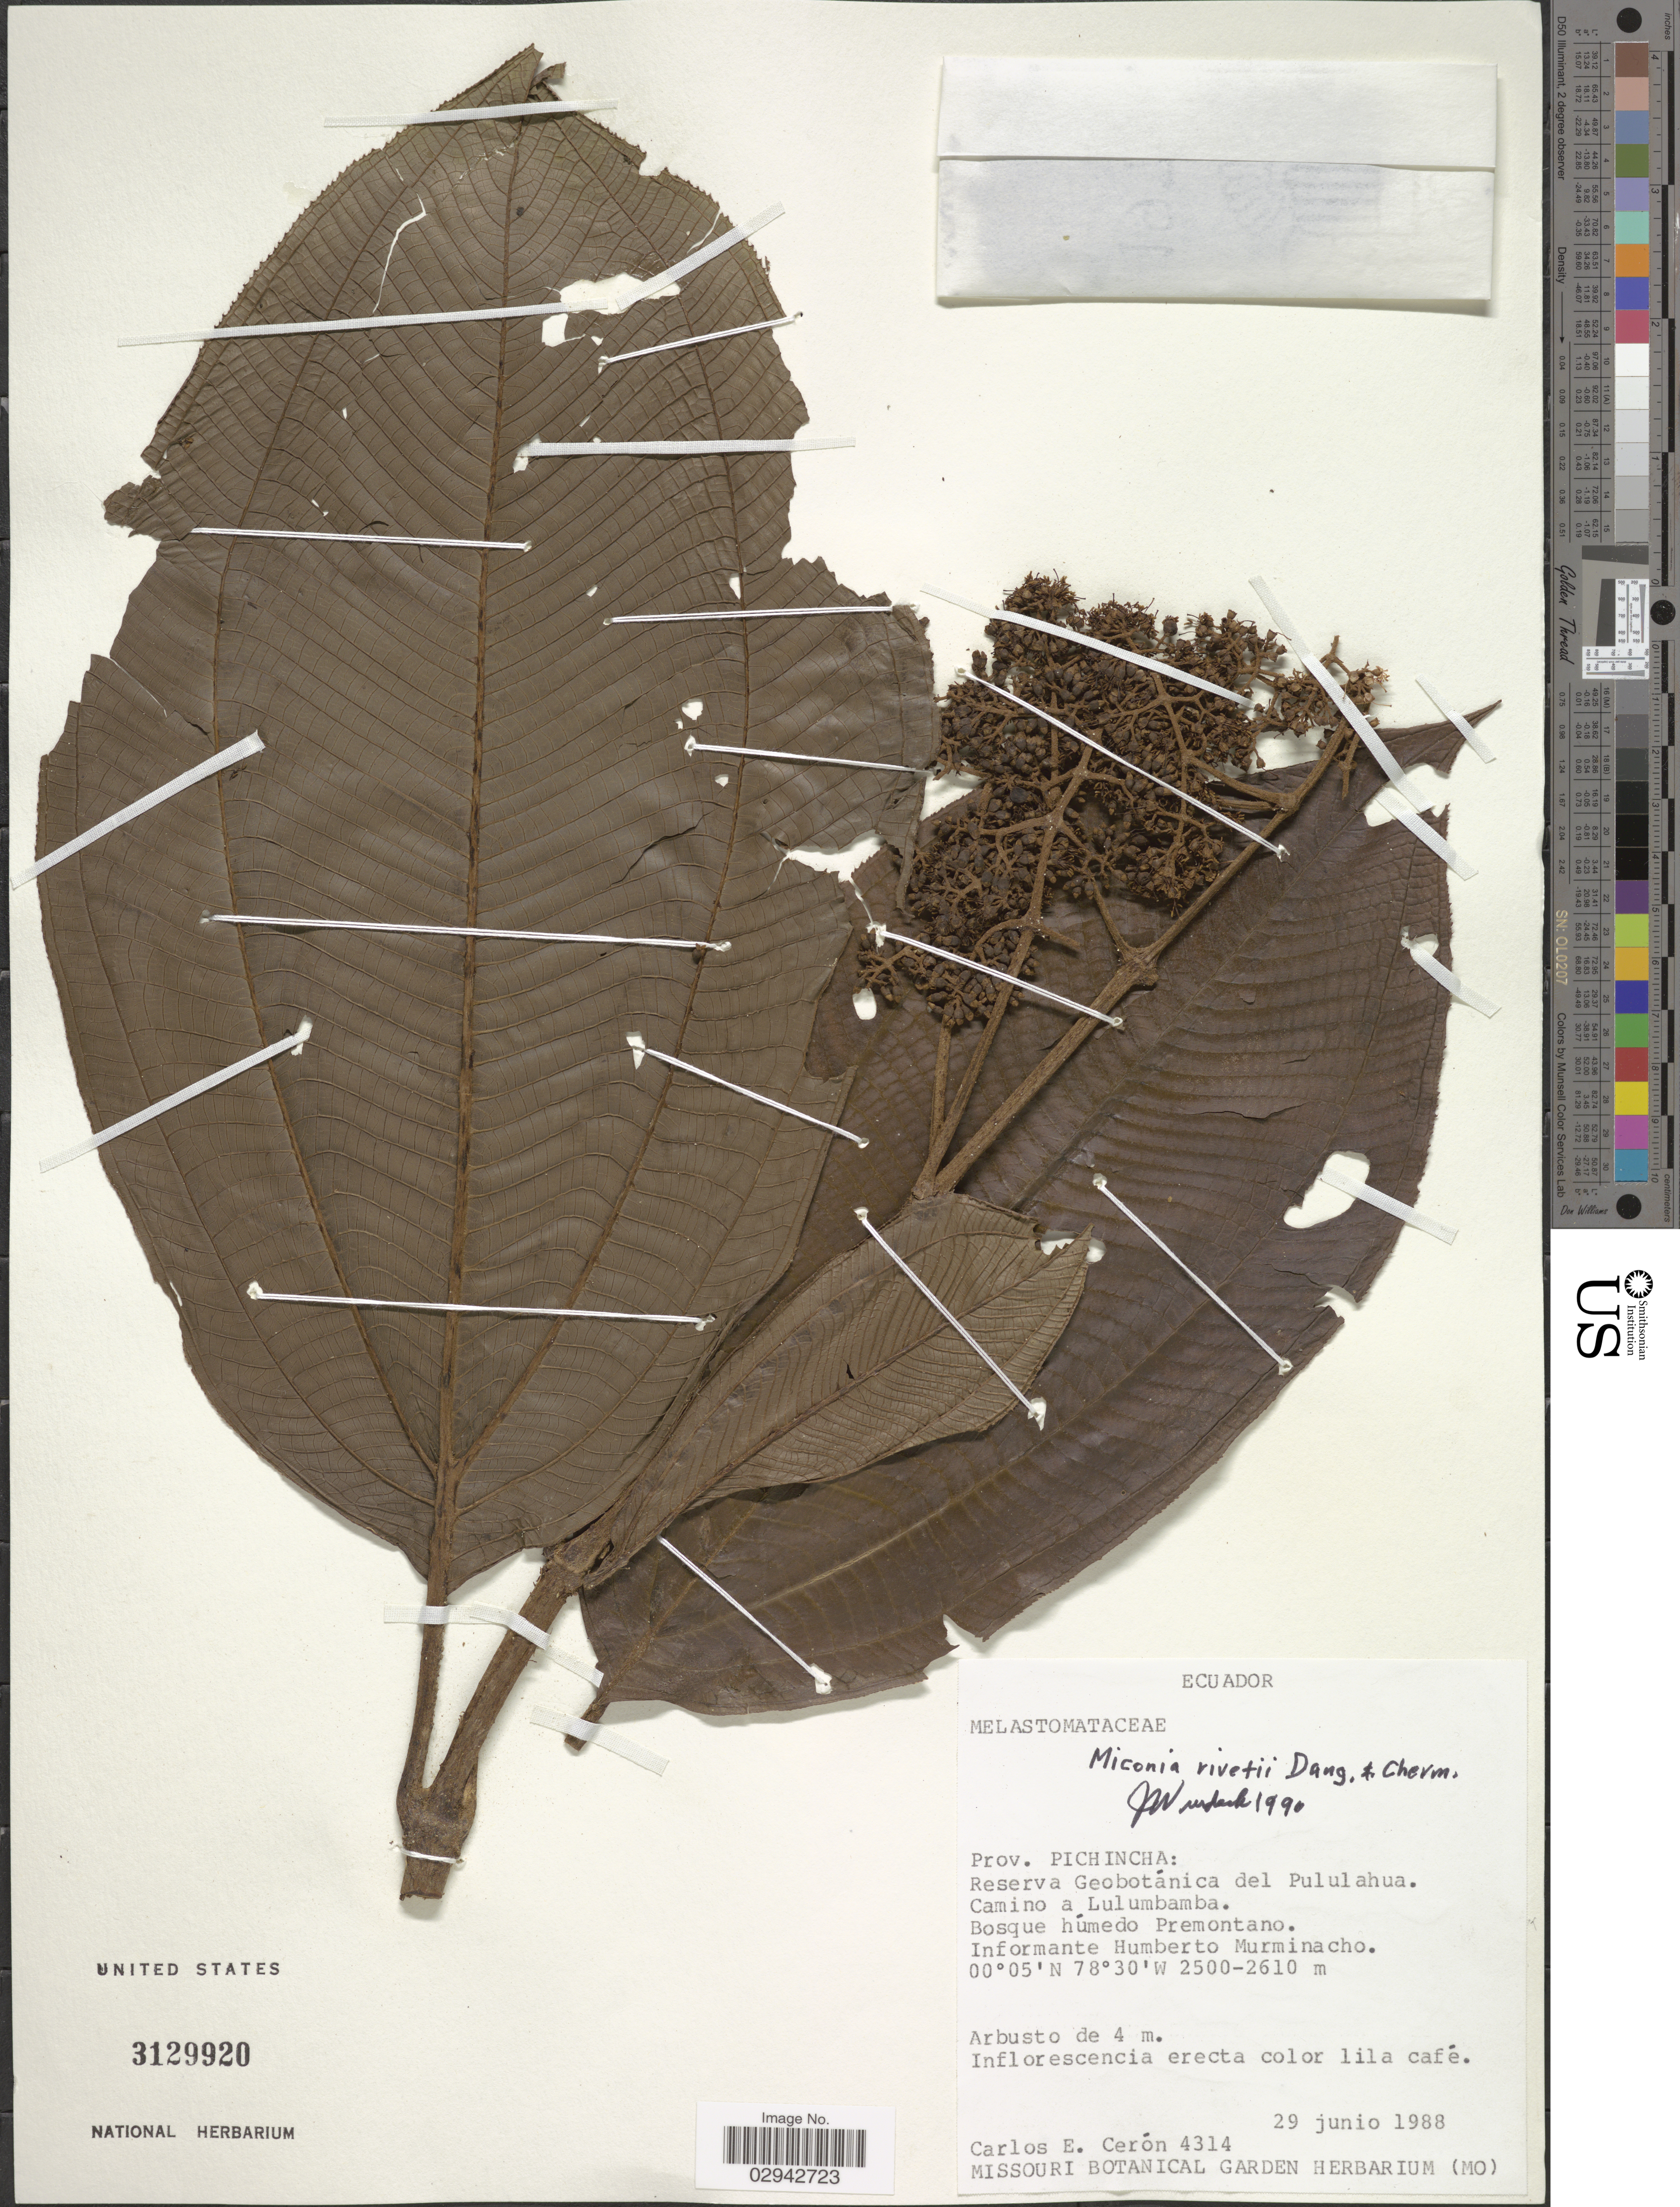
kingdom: Plantae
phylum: Tracheophyta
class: Magnoliopsida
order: Myrtales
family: Melastomataceae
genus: Miconia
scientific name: Miconia riveti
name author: Danguy & Cherm.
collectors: C. E. Cerón M.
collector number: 4314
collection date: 1988-06-29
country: Ecuador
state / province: Pichincha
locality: Reserva Geobotánica del Pululahua. Camino a Lulumbamba.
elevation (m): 2500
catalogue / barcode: US 3129920